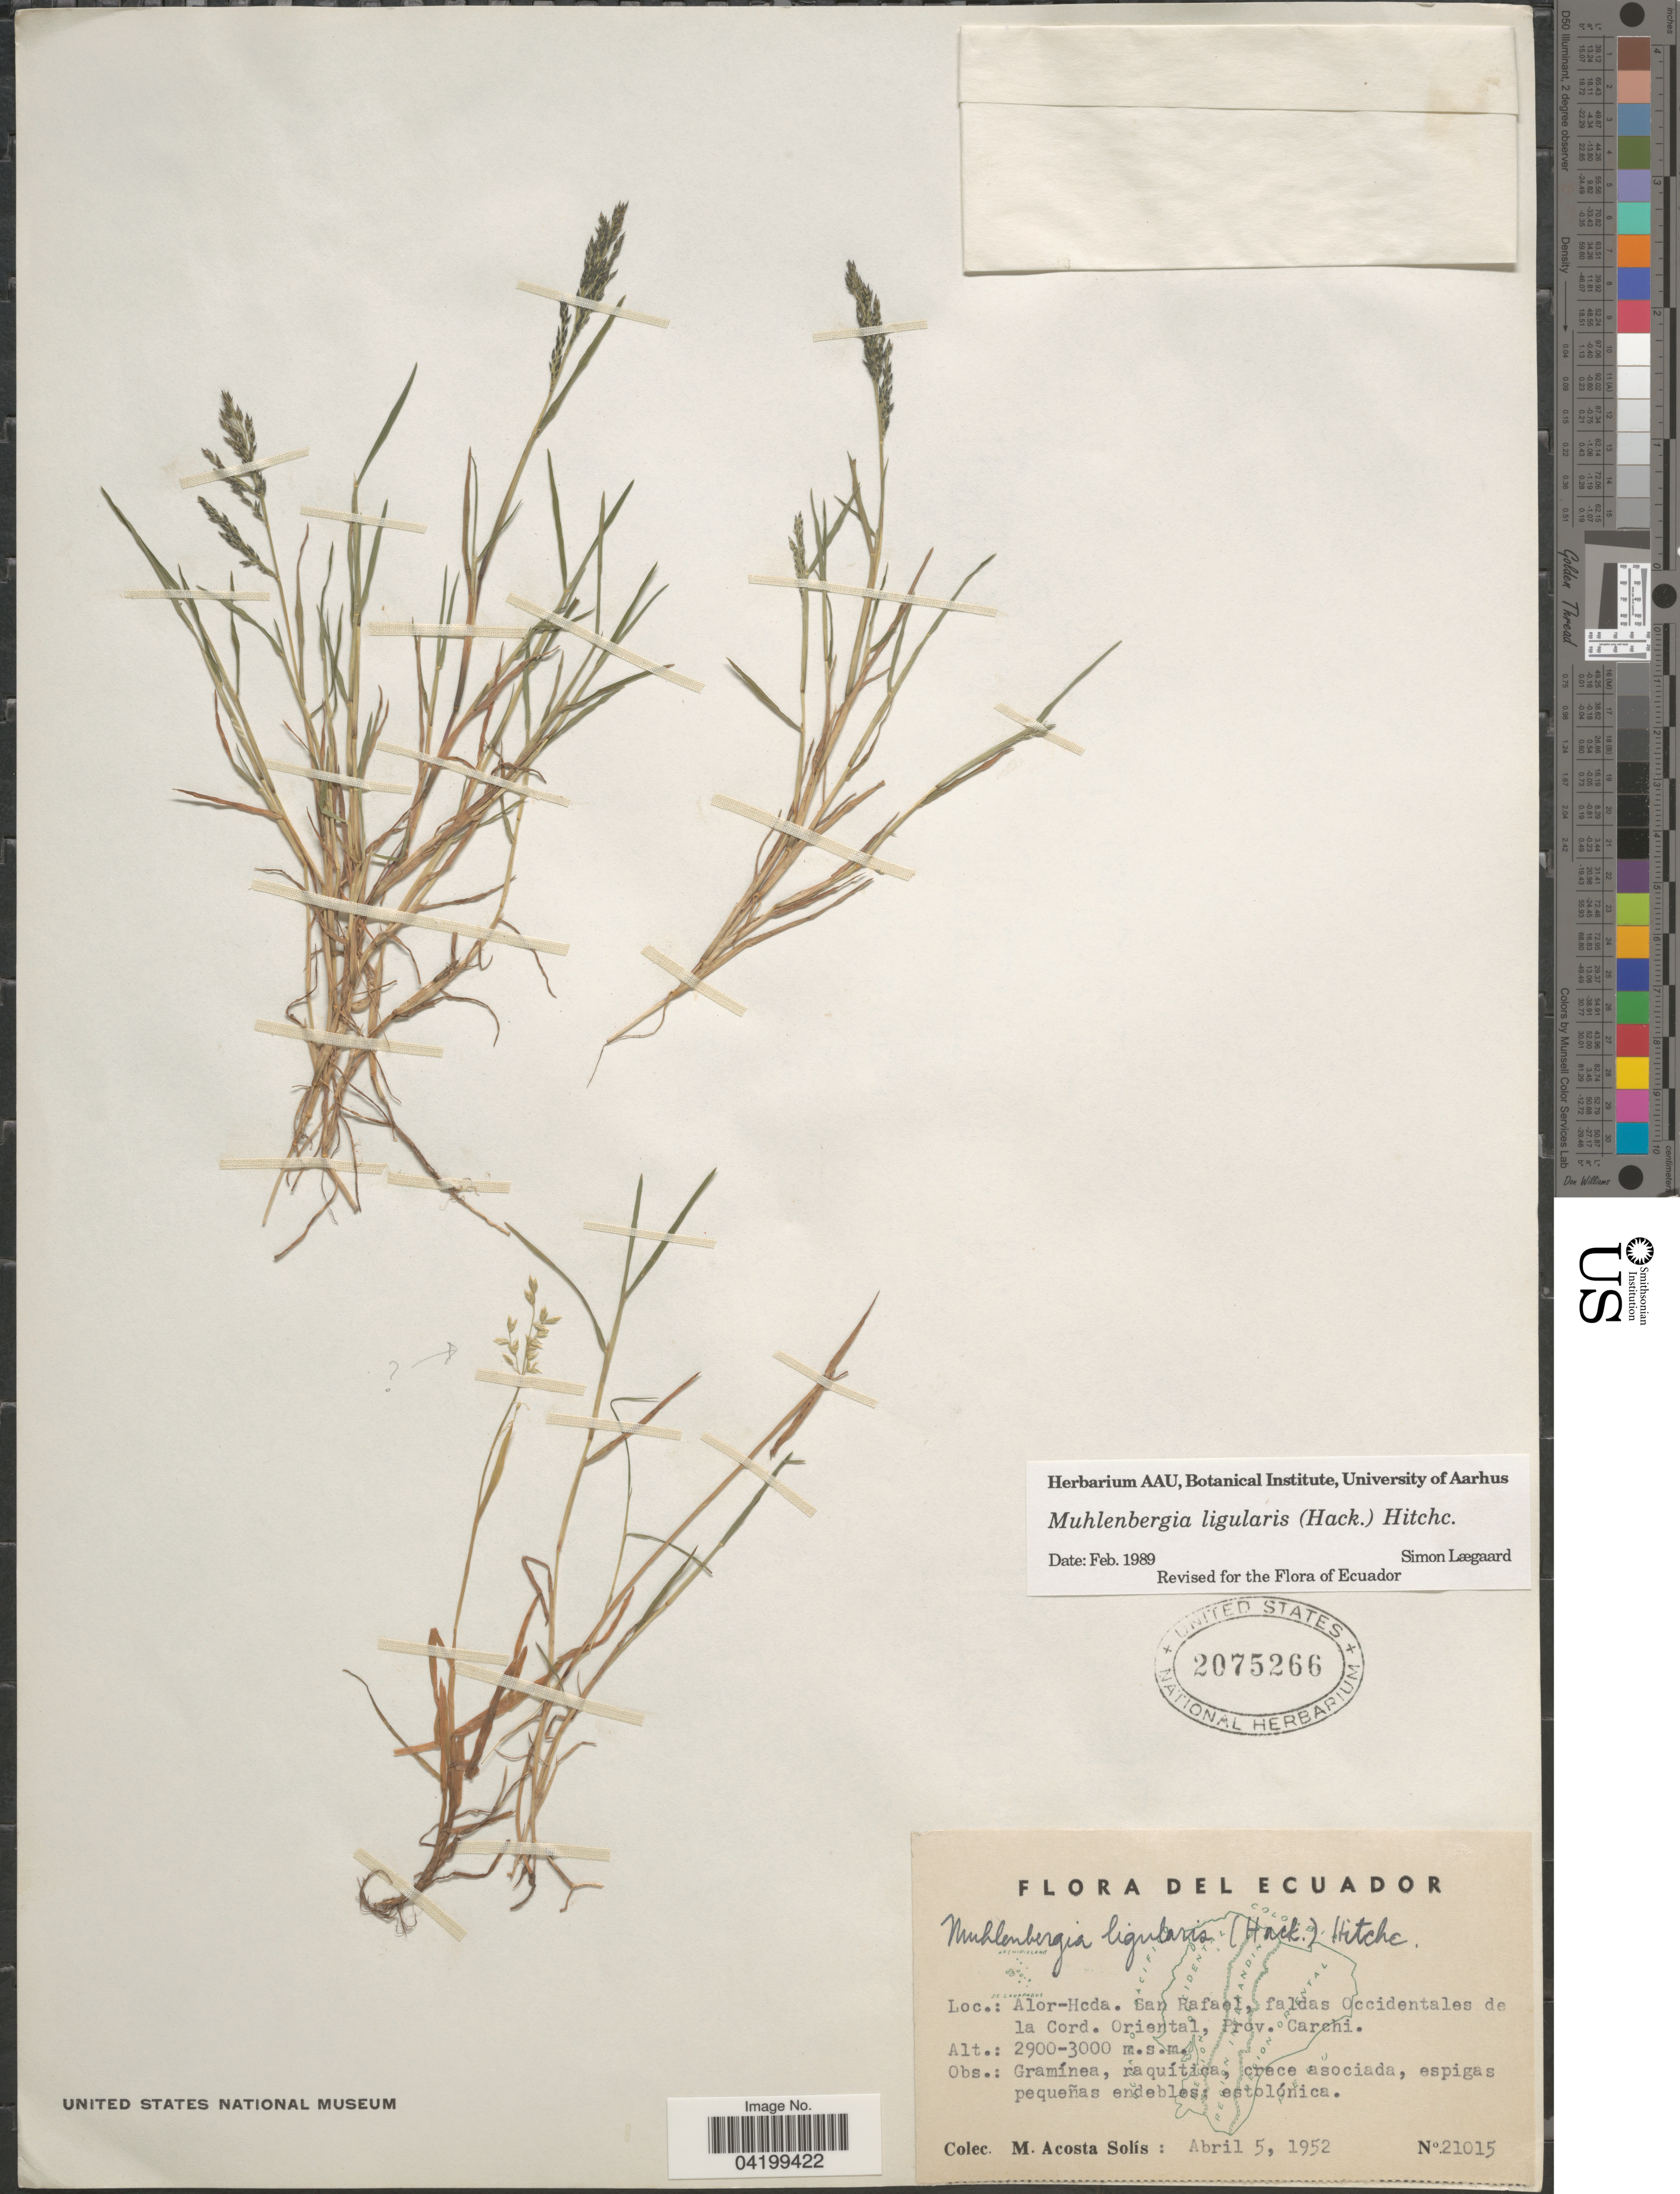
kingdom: Plantae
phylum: Tracheophyta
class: Liliopsida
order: Poales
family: Poaceae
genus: Muhlenbergia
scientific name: Muhlenbergia ligularis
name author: (Hack.) Hitchc.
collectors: M. Acosta Solis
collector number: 21015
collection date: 1952-04-05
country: Ecuador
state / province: Carchi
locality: Alor-Hcda. San Rafael, faldas Occidentales de la Cord. Oriental.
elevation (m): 2900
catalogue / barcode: US 2075266